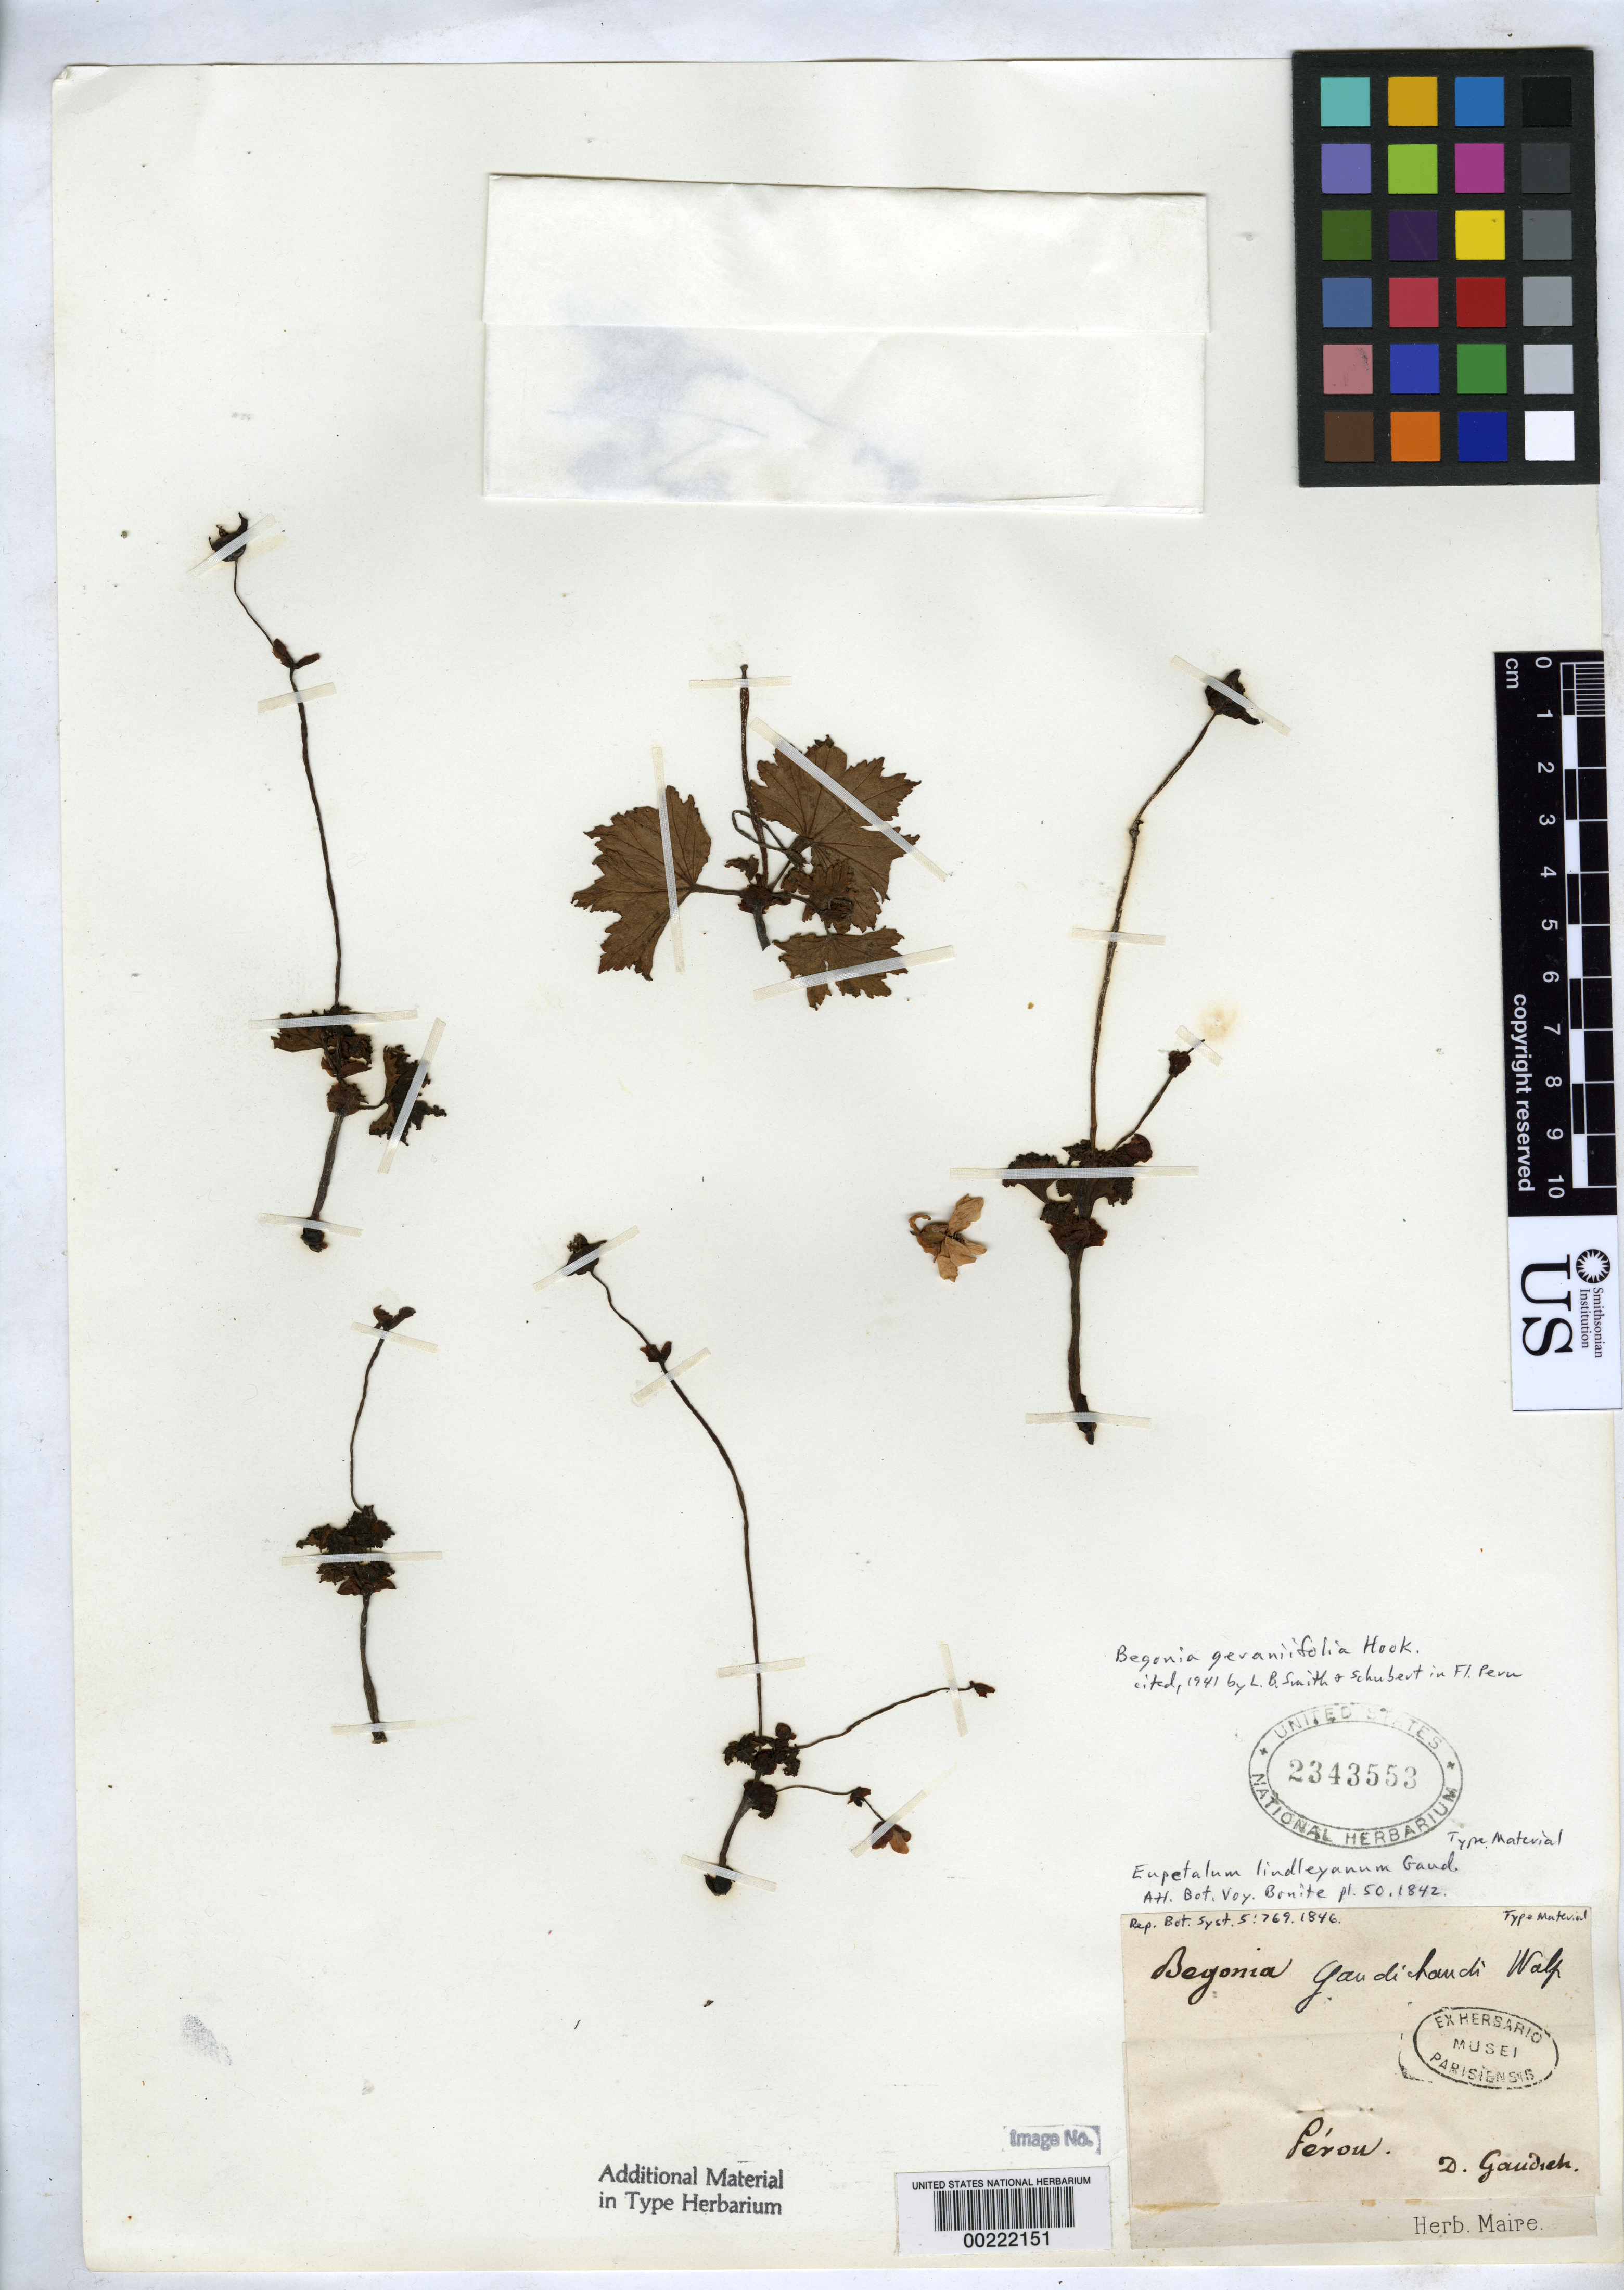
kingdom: Plantae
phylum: Tracheophyta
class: Magnoliopsida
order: Cucurbitales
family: Begoniaceae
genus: Eupetalum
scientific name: Eupetalum lindleyanum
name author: Gaudich.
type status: Type Collection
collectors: C. Gaudichaud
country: Peru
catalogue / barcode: US 2343553